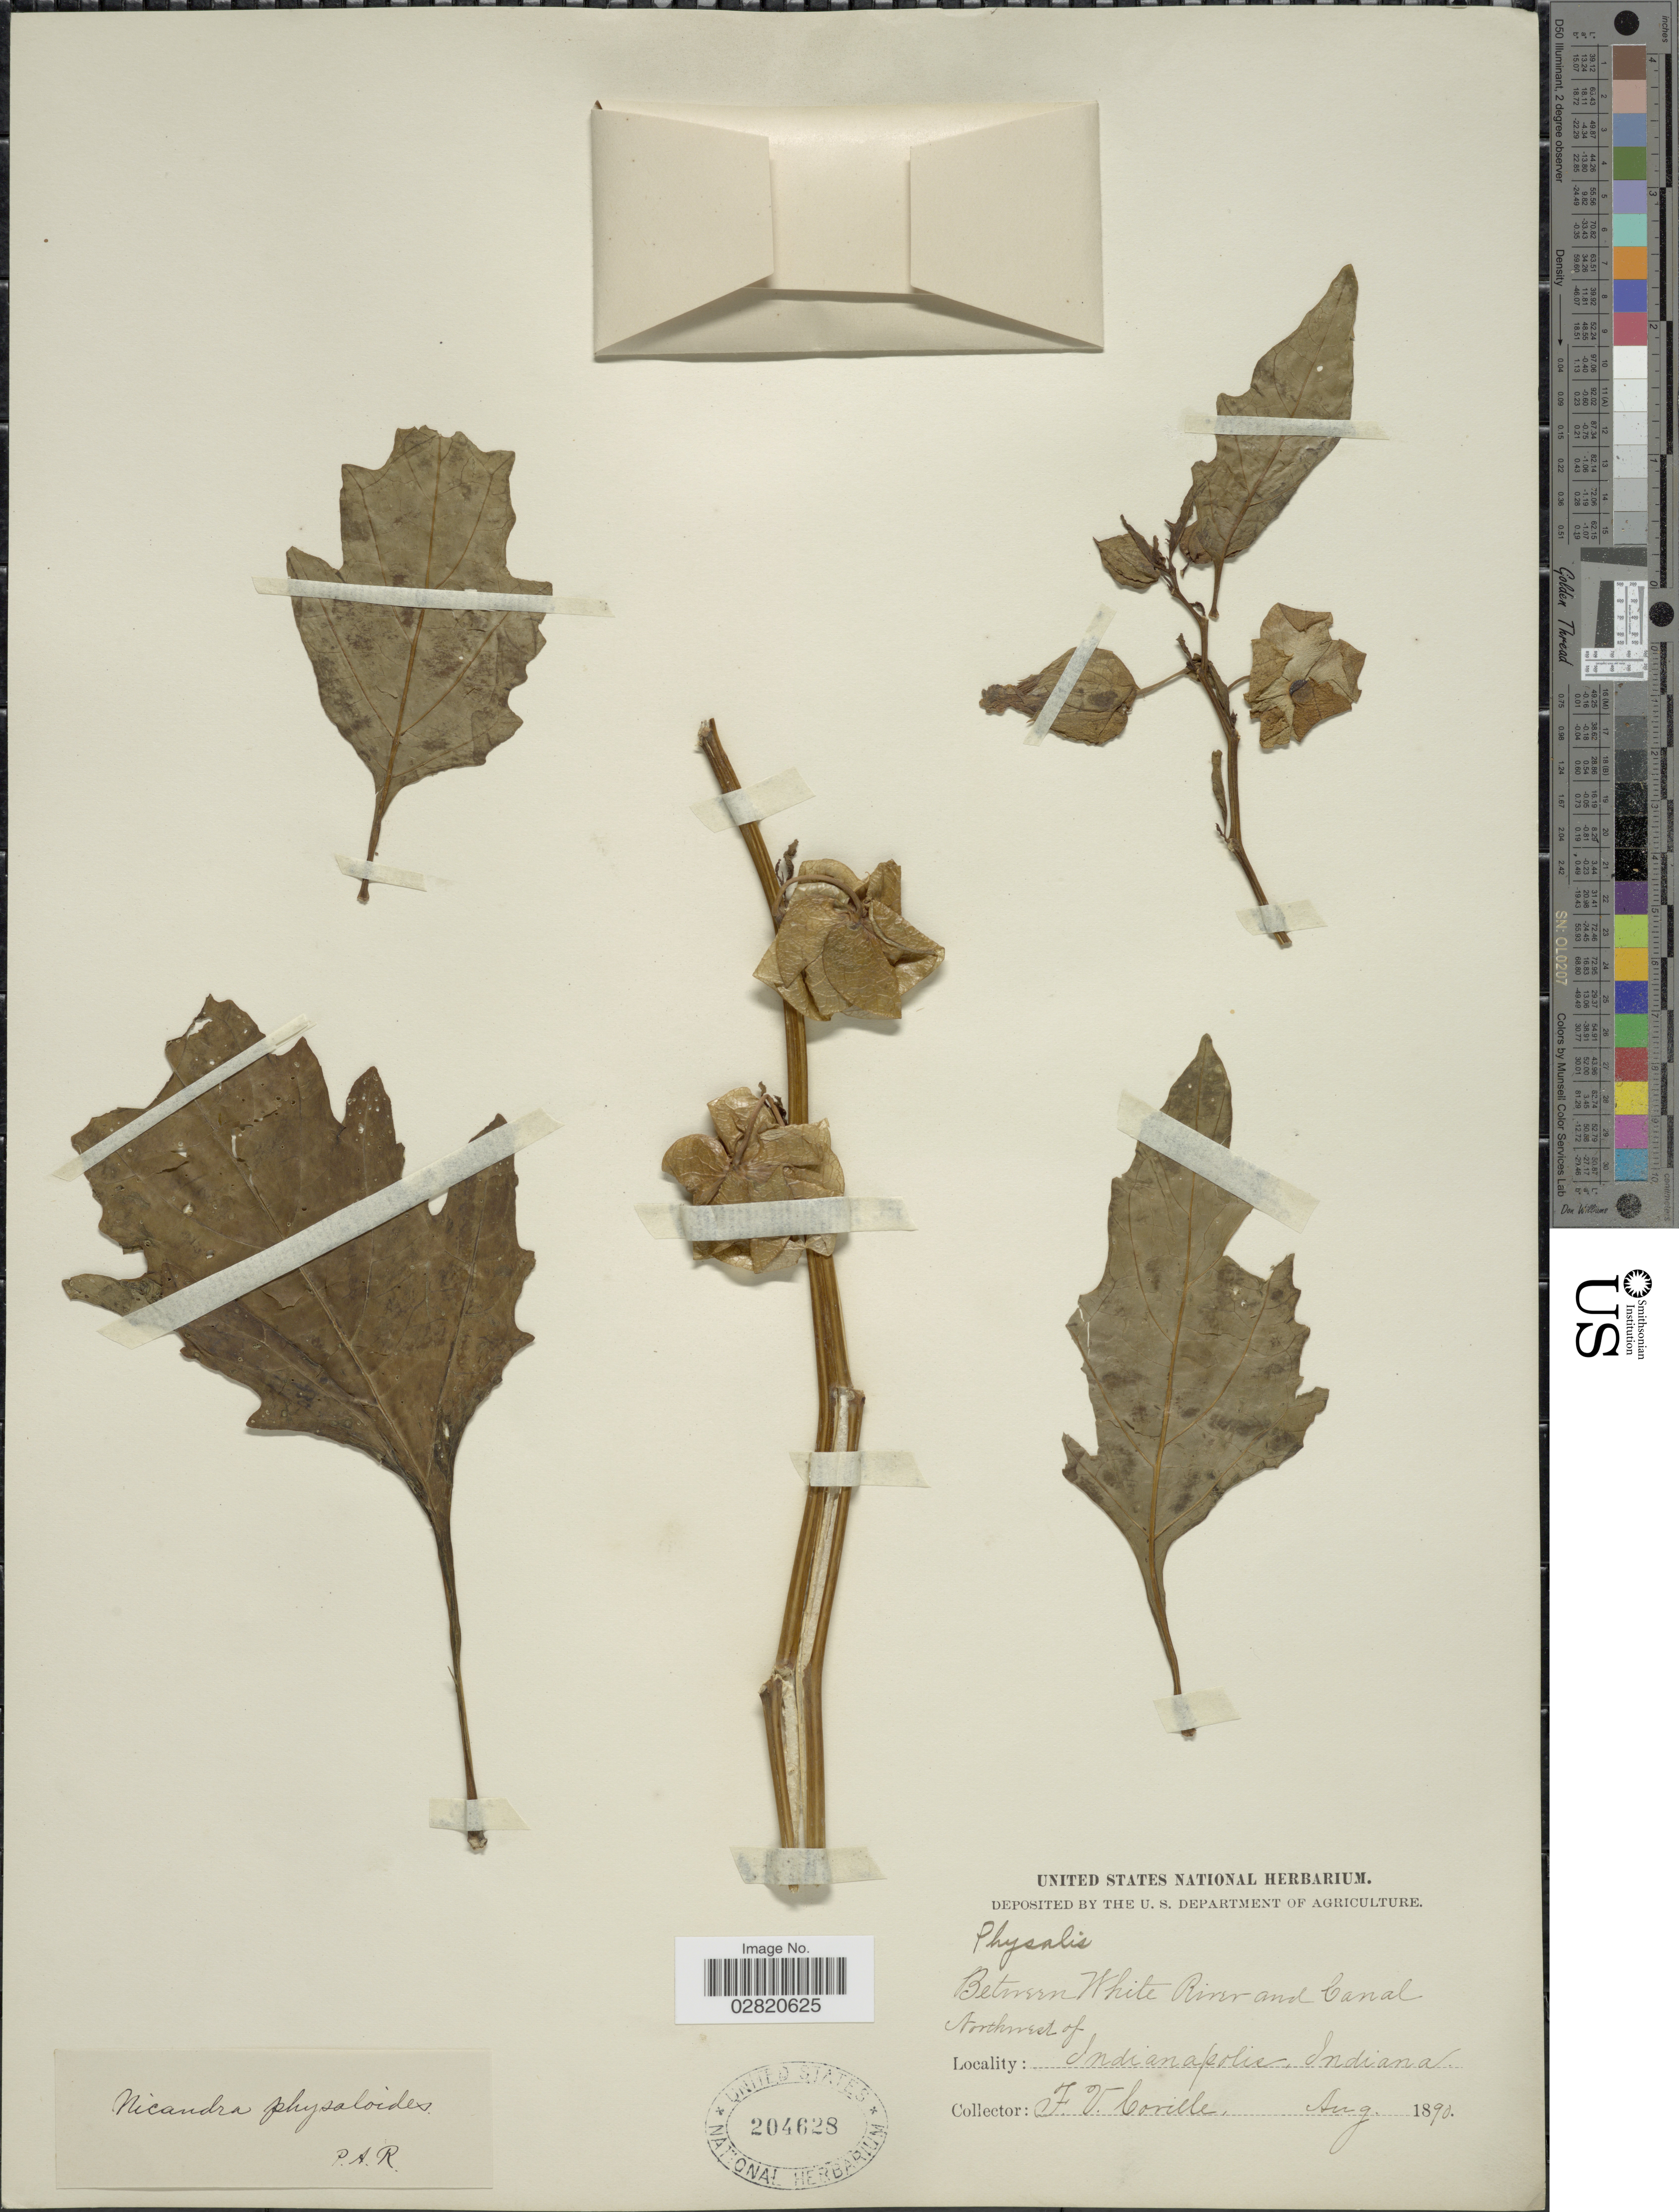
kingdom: Plantae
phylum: Tracheophyta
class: Magnoliopsida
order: Solanales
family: Solanaceae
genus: Nicandra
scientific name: Nicandra physalodes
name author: (L.) Gaertn.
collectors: F. V. Coville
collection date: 1890-08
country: United States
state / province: Indiana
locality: Between White River and Canal northwest of Indianapolis.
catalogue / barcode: US 204628